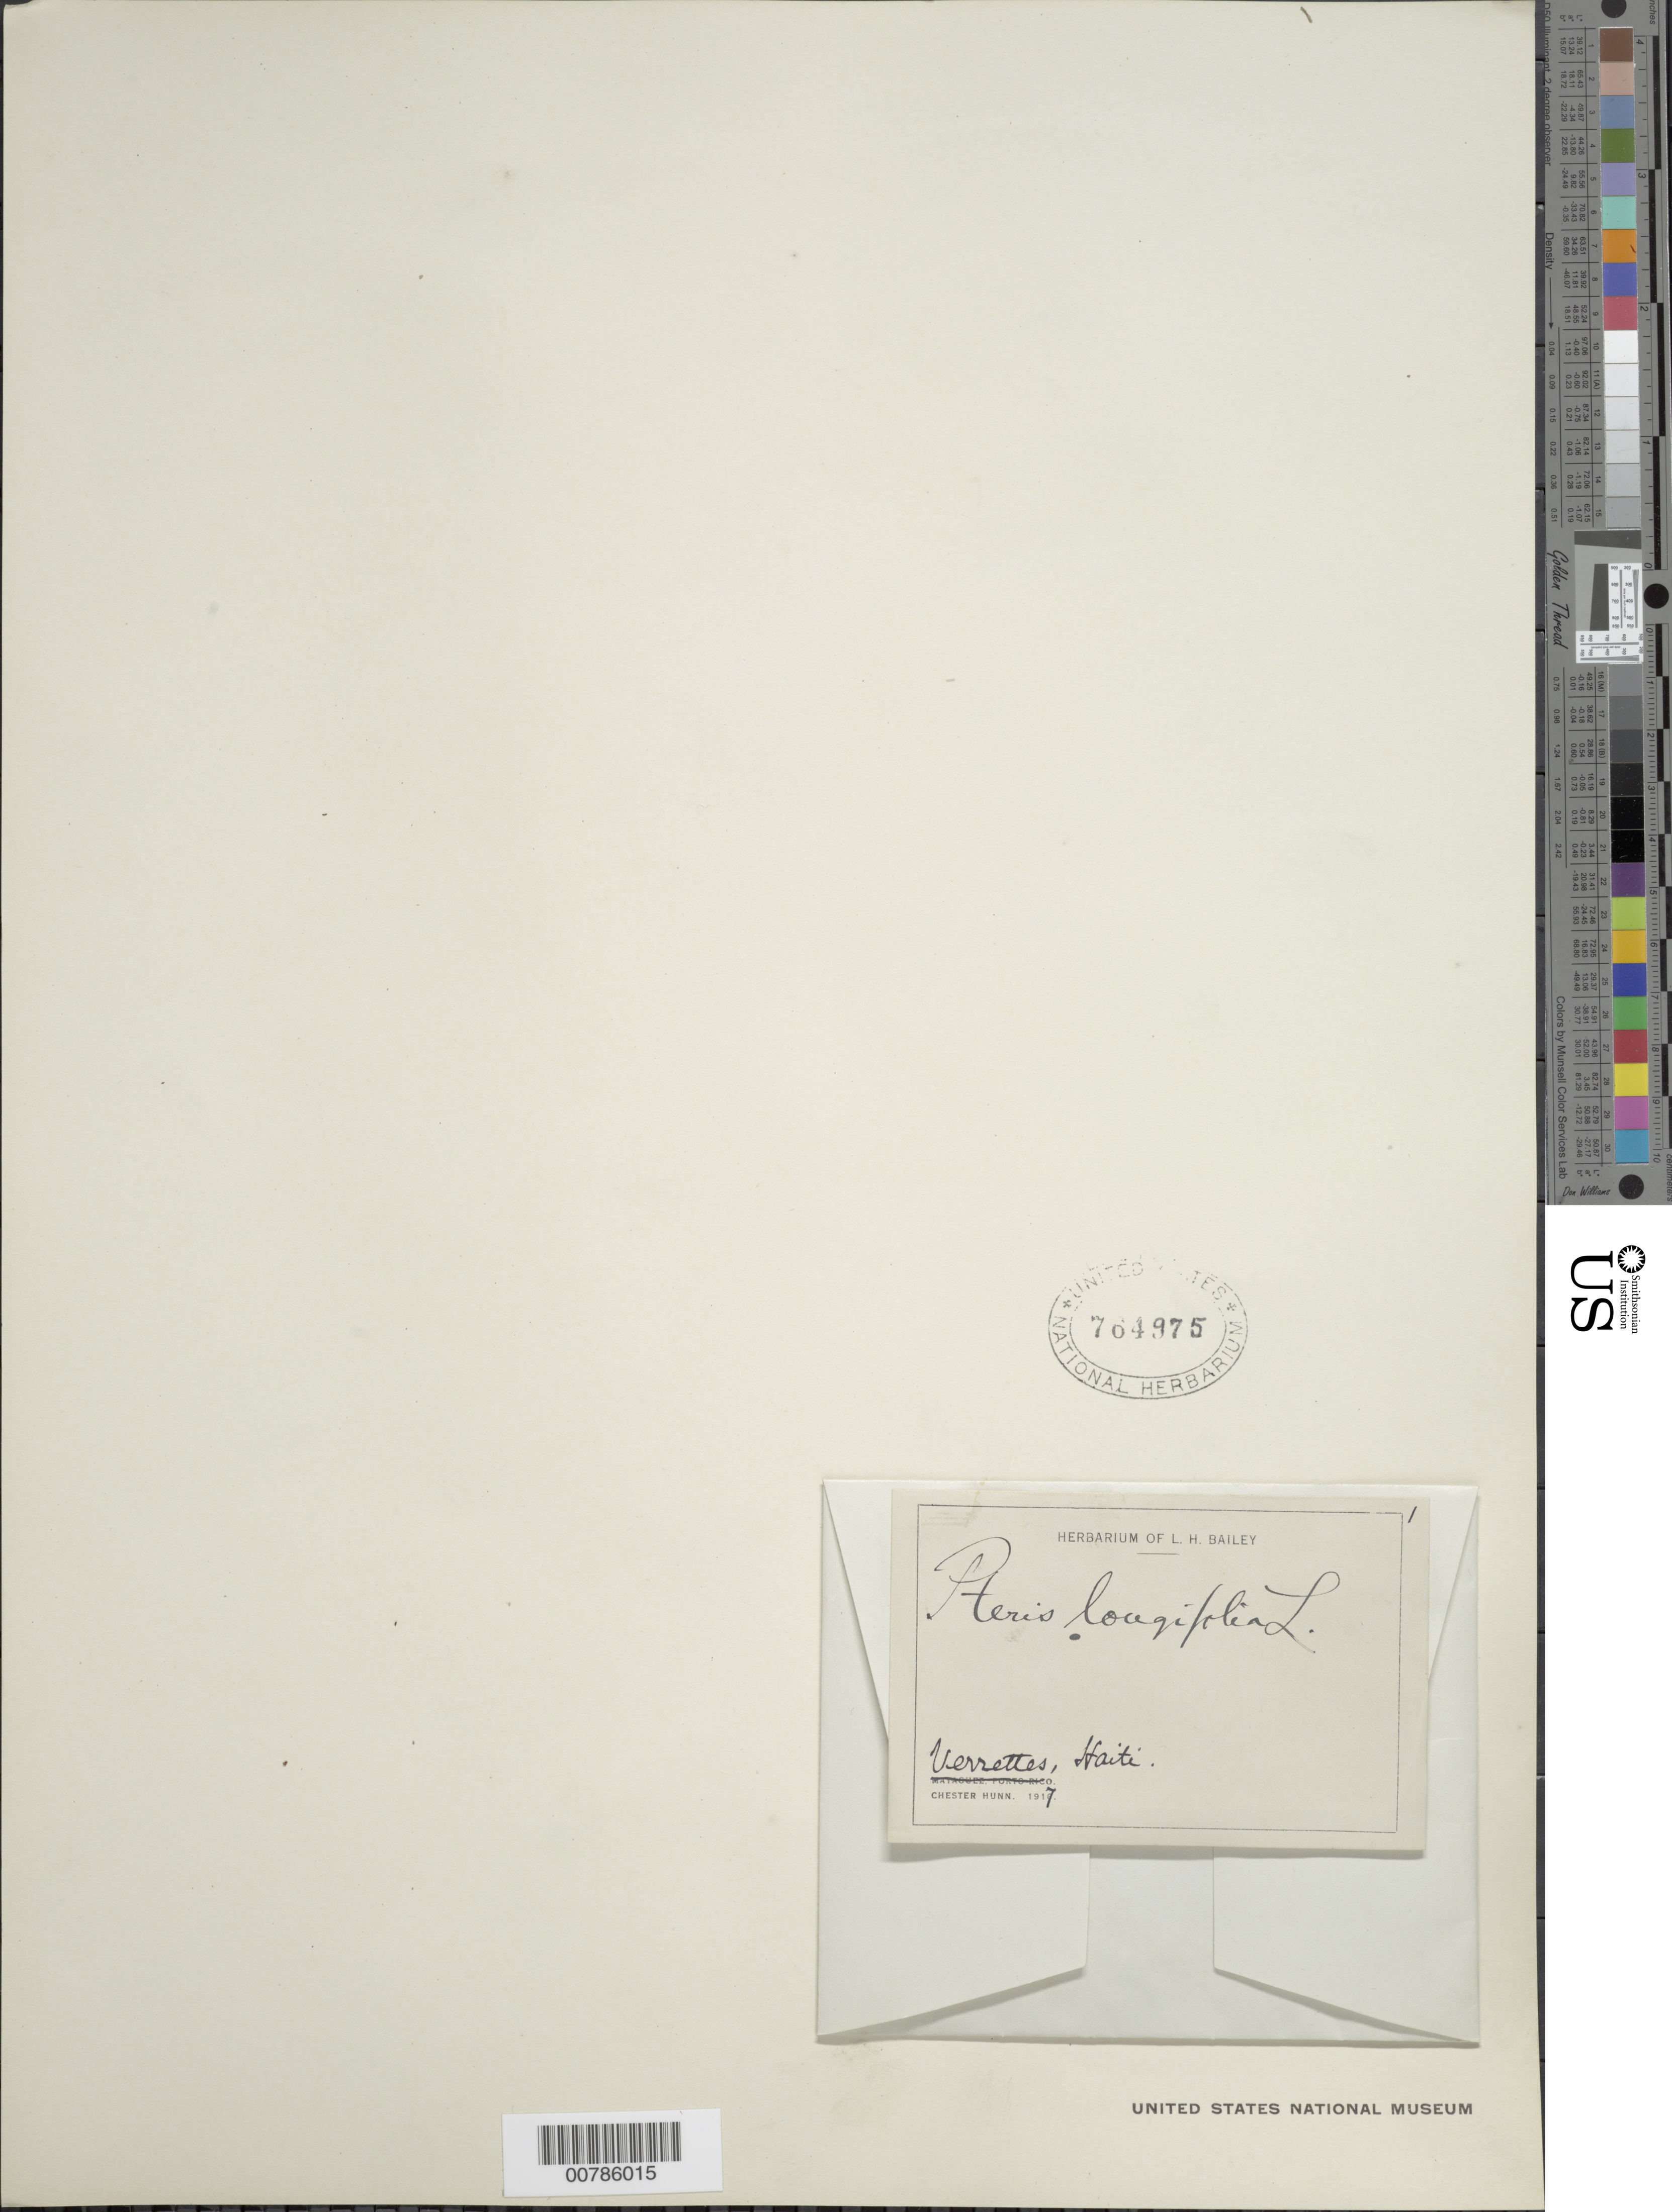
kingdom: Plantae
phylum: Tracheophyta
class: Polypodiopsida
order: Polypodiales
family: Pteridaceae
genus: Pteris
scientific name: Pteris longifolia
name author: L.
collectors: C. Hunn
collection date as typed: Mar 1917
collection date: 1917-03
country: Haiti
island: Hispaniola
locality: Verrettes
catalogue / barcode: US 764975